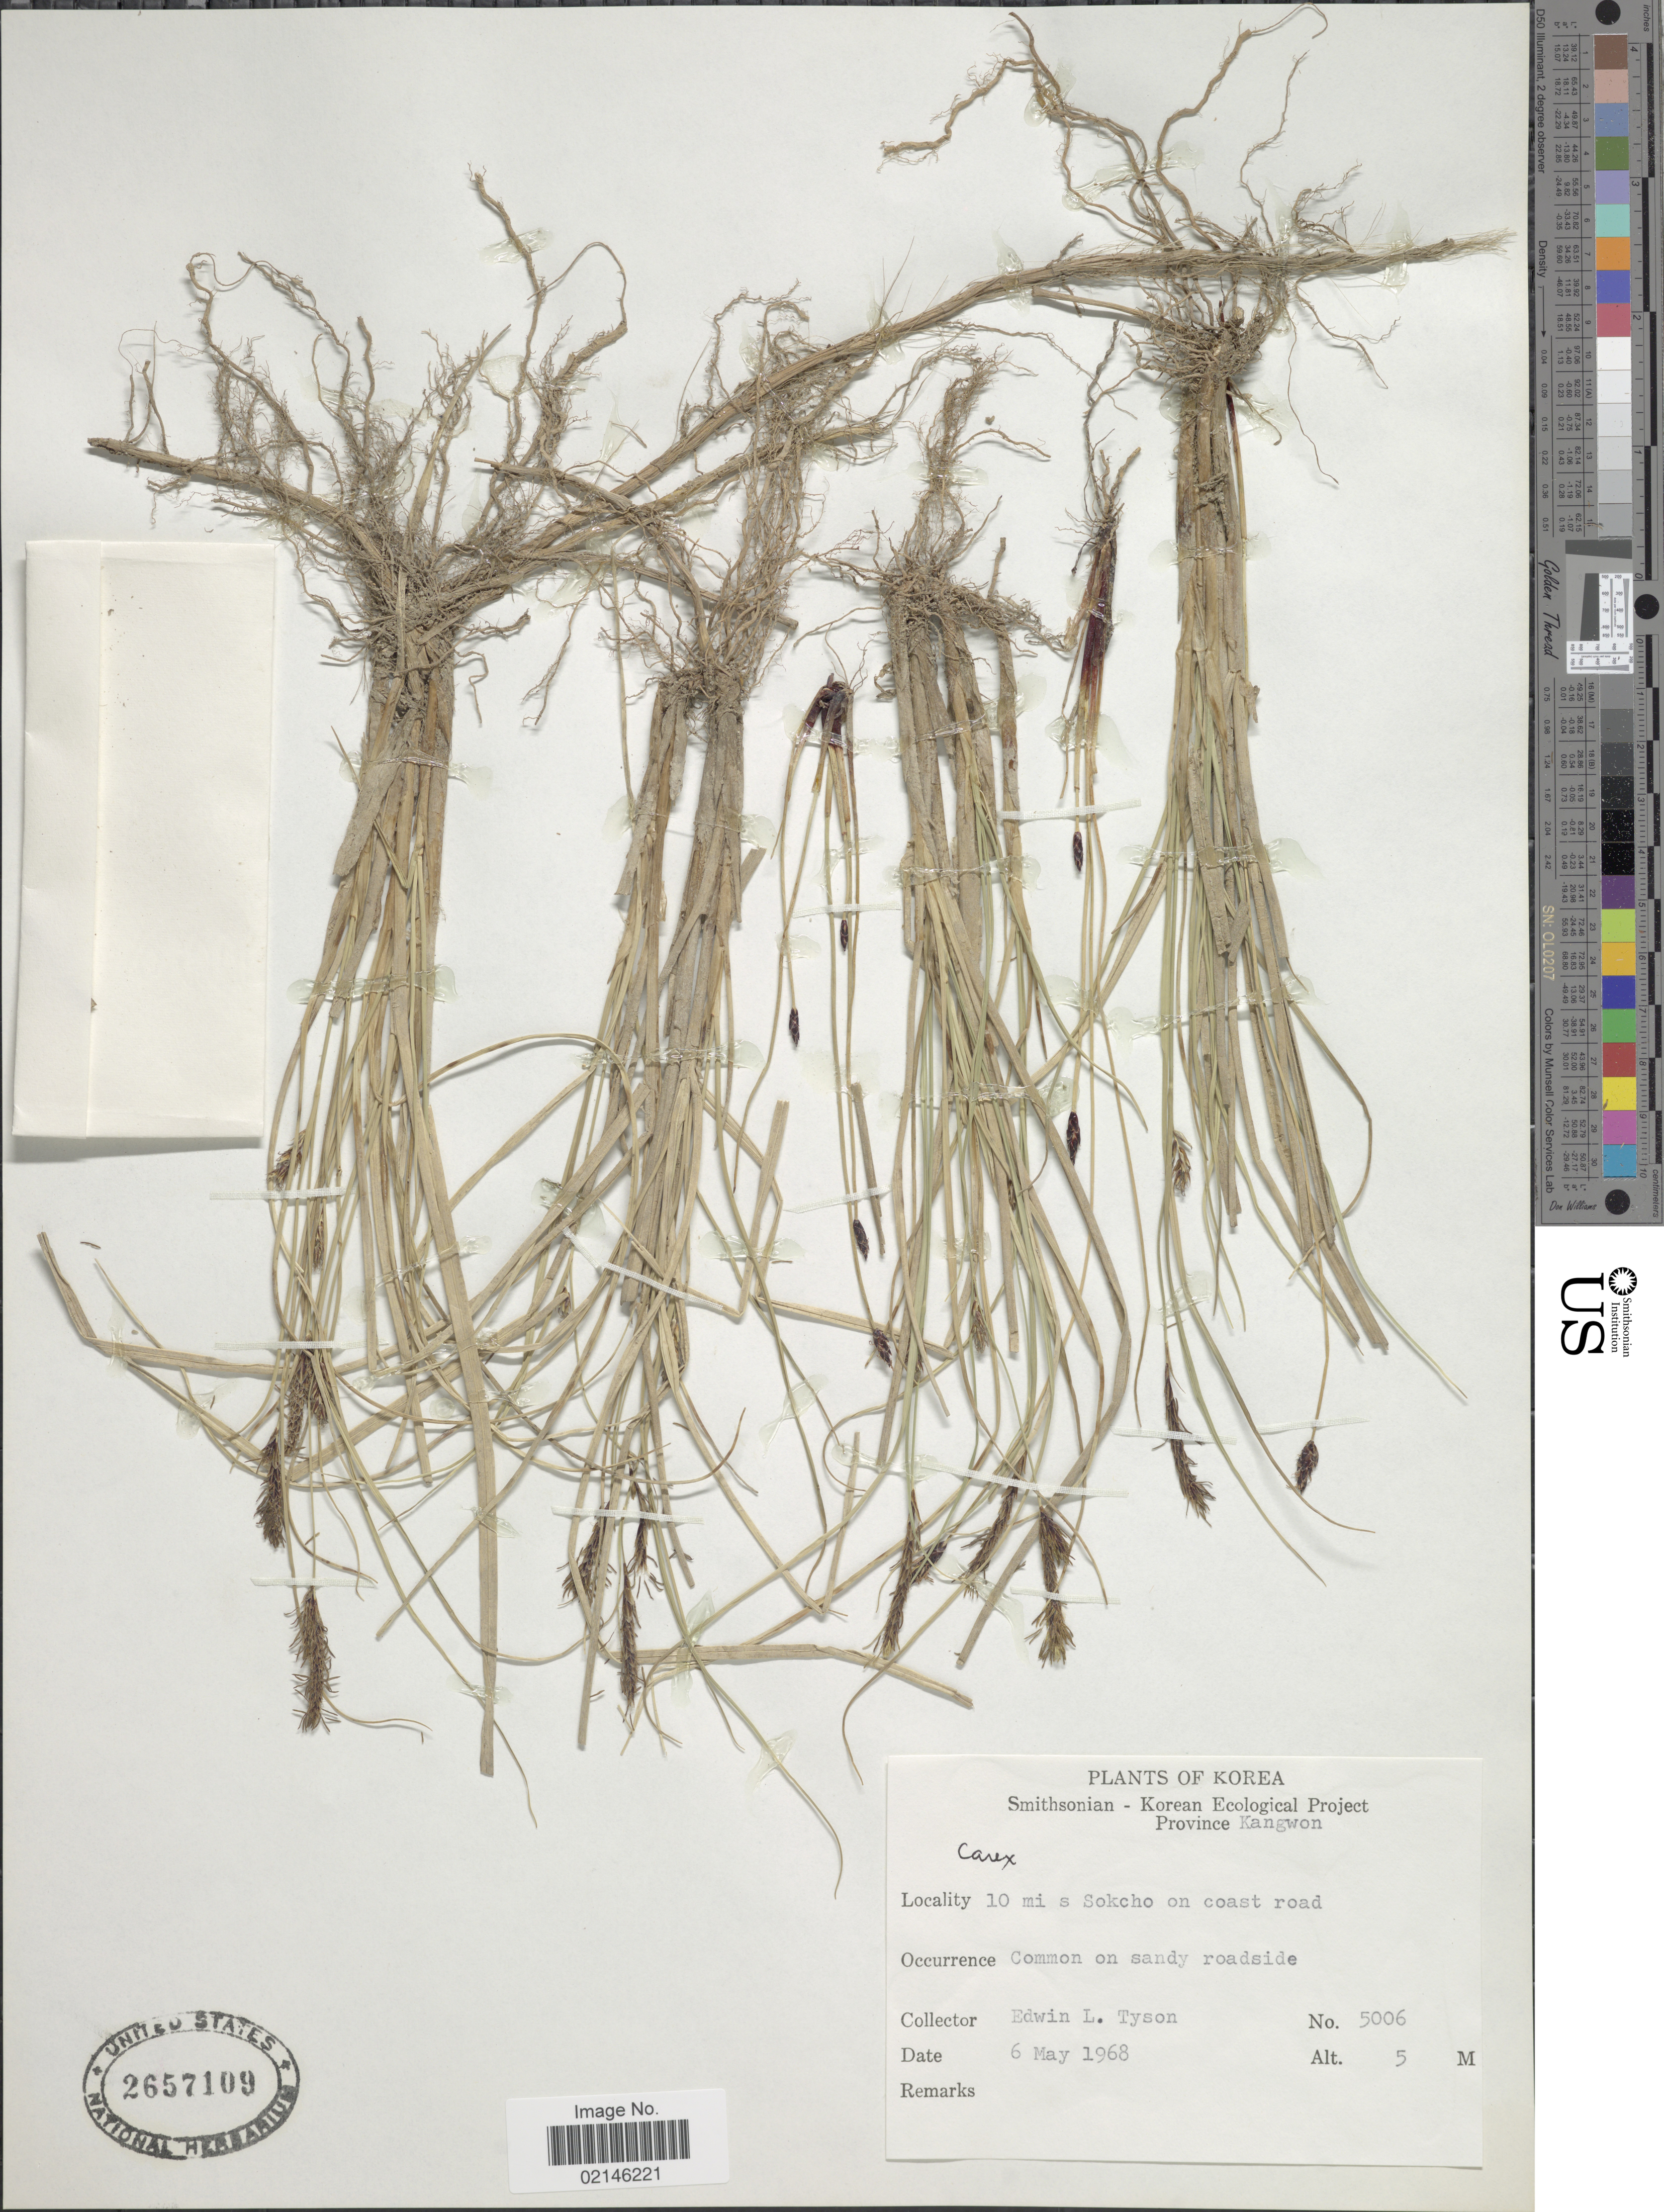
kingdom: Plantae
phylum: Tracheophyta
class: Liliopsida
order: Poales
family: Cyperaceae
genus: Carex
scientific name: Carex sp.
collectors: E. L. Tyson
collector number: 5006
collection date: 1968-05-06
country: North Korea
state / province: Kangwon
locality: Korea. 10 mi s Sokcho on coast road.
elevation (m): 5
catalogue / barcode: US 2657109